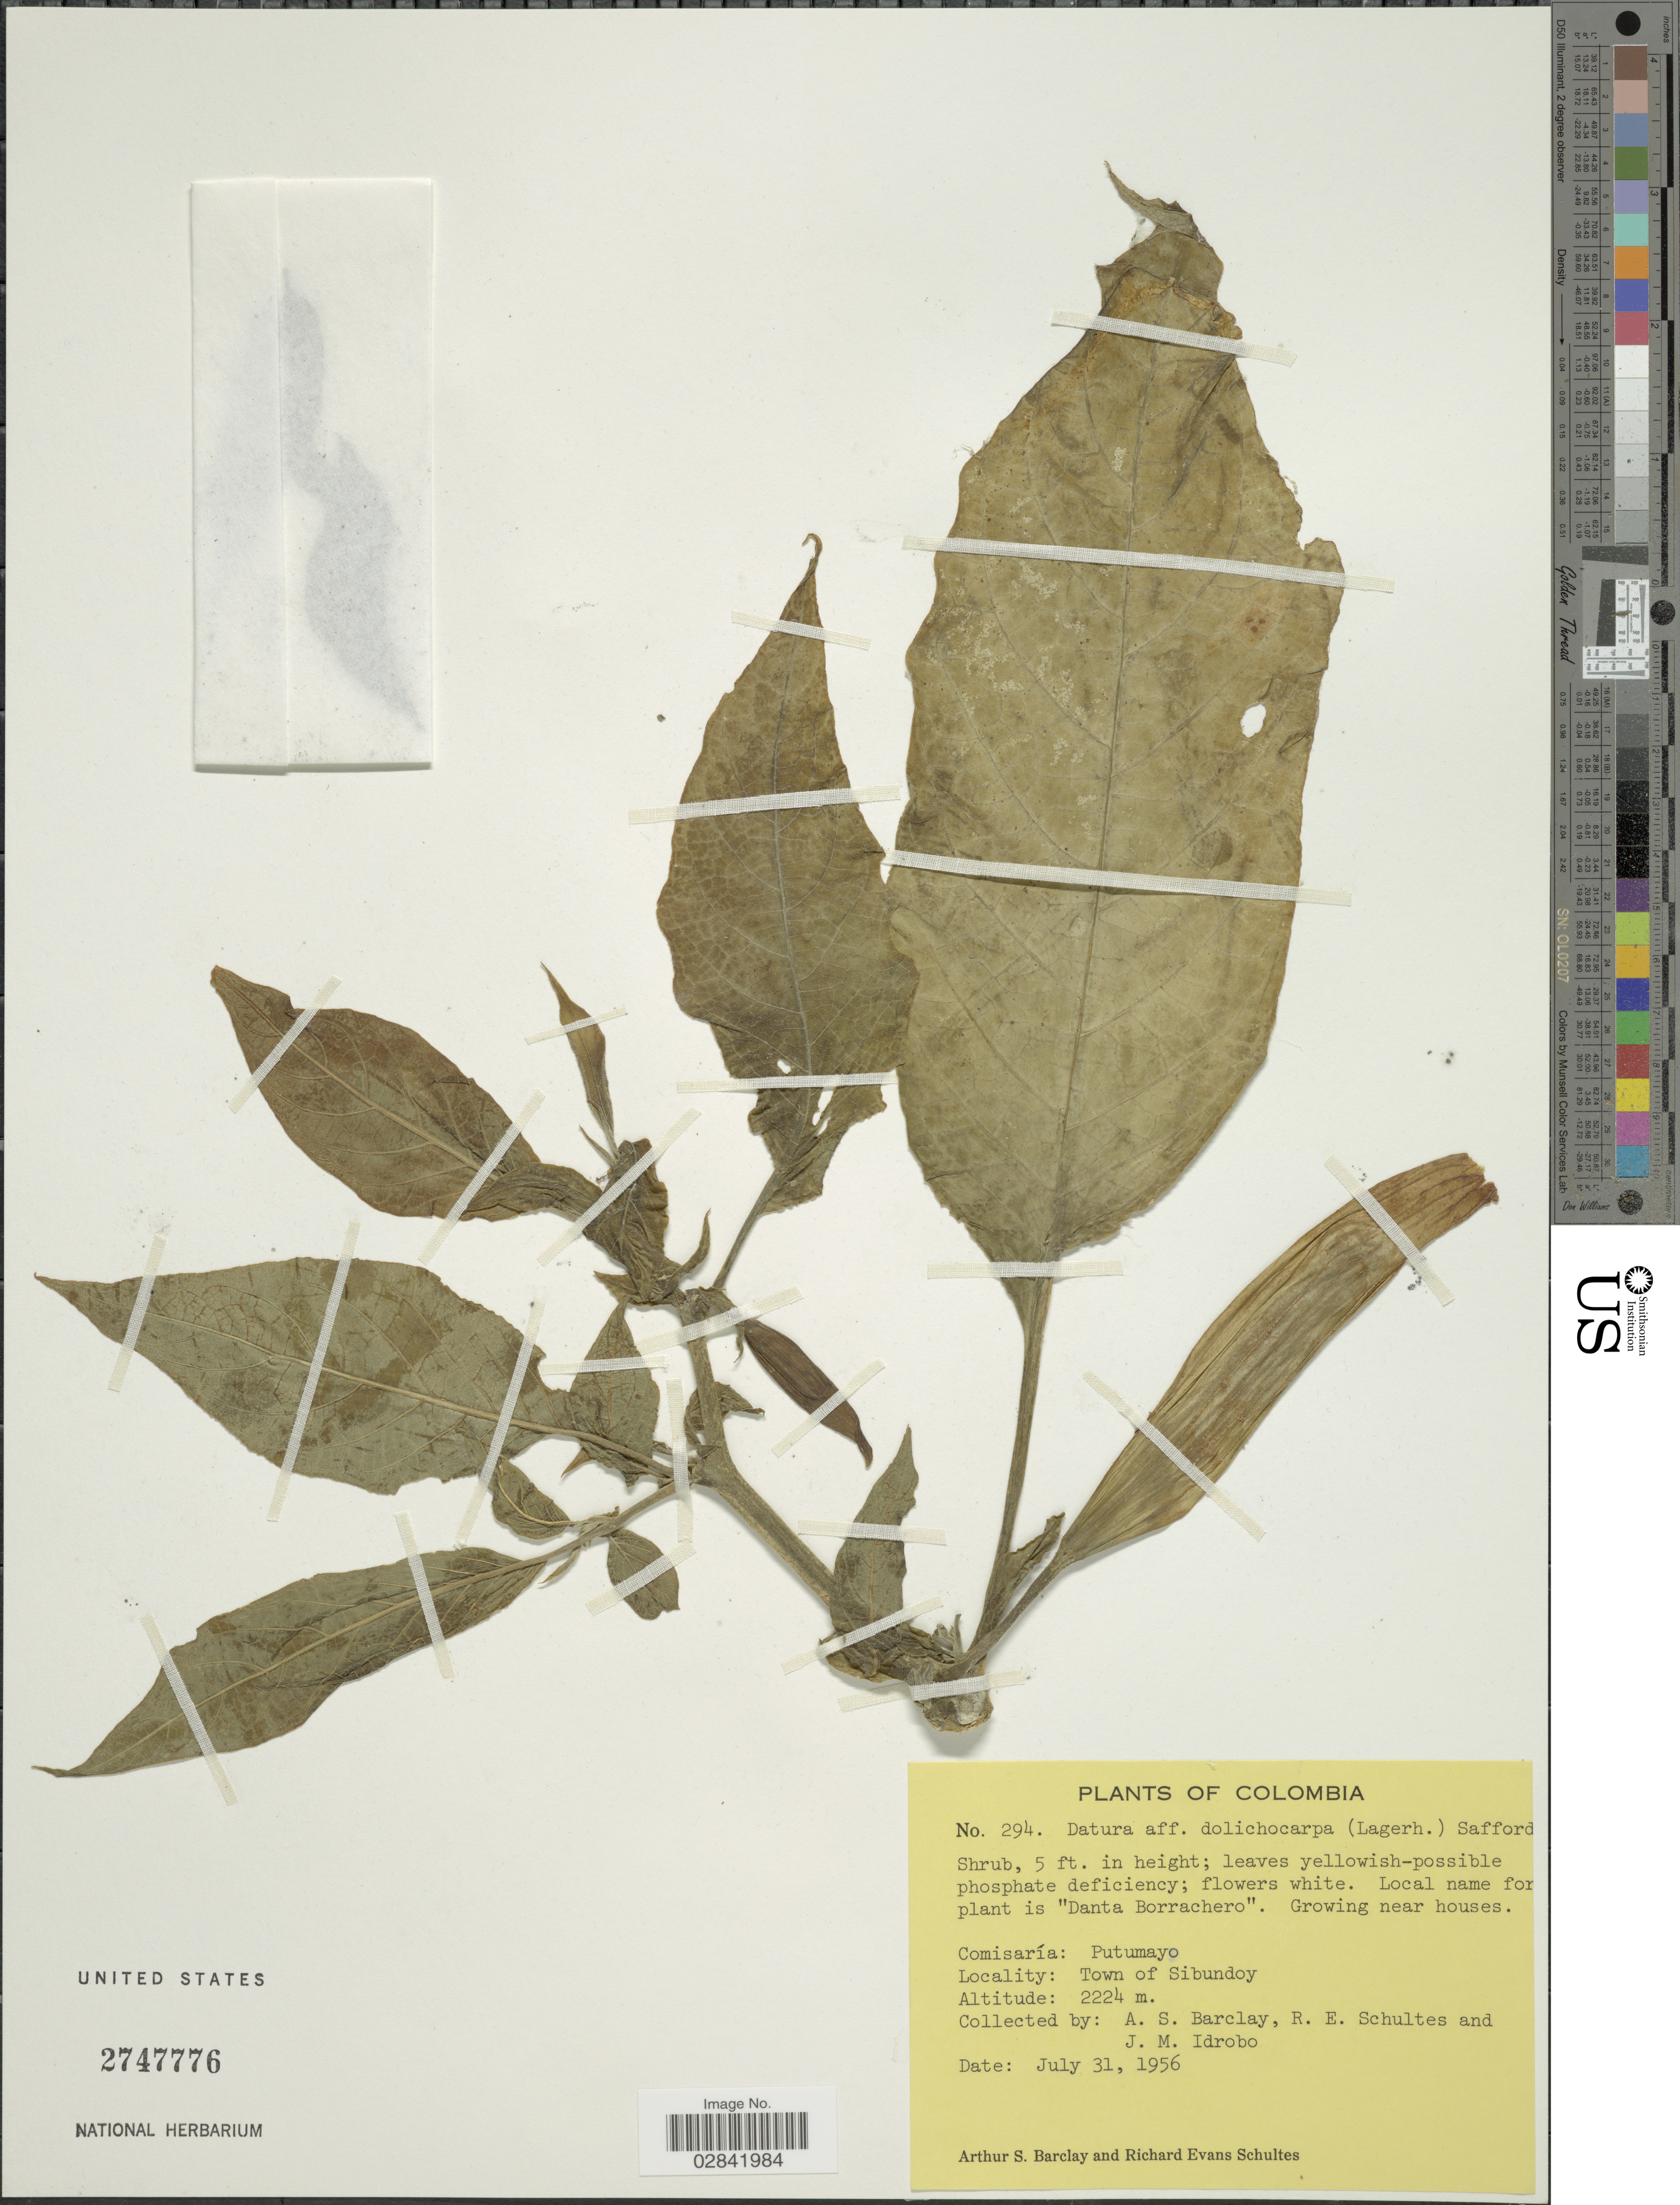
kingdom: Plantae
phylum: Tracheophyta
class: Magnoliopsida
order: Solanales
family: Solanaceae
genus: Brugmansia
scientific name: Brugmansia x insignis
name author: (Barb. Rodr.) Lockwood ex R.E. Schult.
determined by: (US) Smithsonian Institution - National Museum of Natural History - Department of Botany (UNITED STATES)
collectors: A. S. Barclay & R. E. Schultes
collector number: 294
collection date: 1956-07-31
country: Colombia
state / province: Putumayo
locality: Comisaría: Putumayo. Town of Sibundoy.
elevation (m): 2224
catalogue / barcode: US 2747776